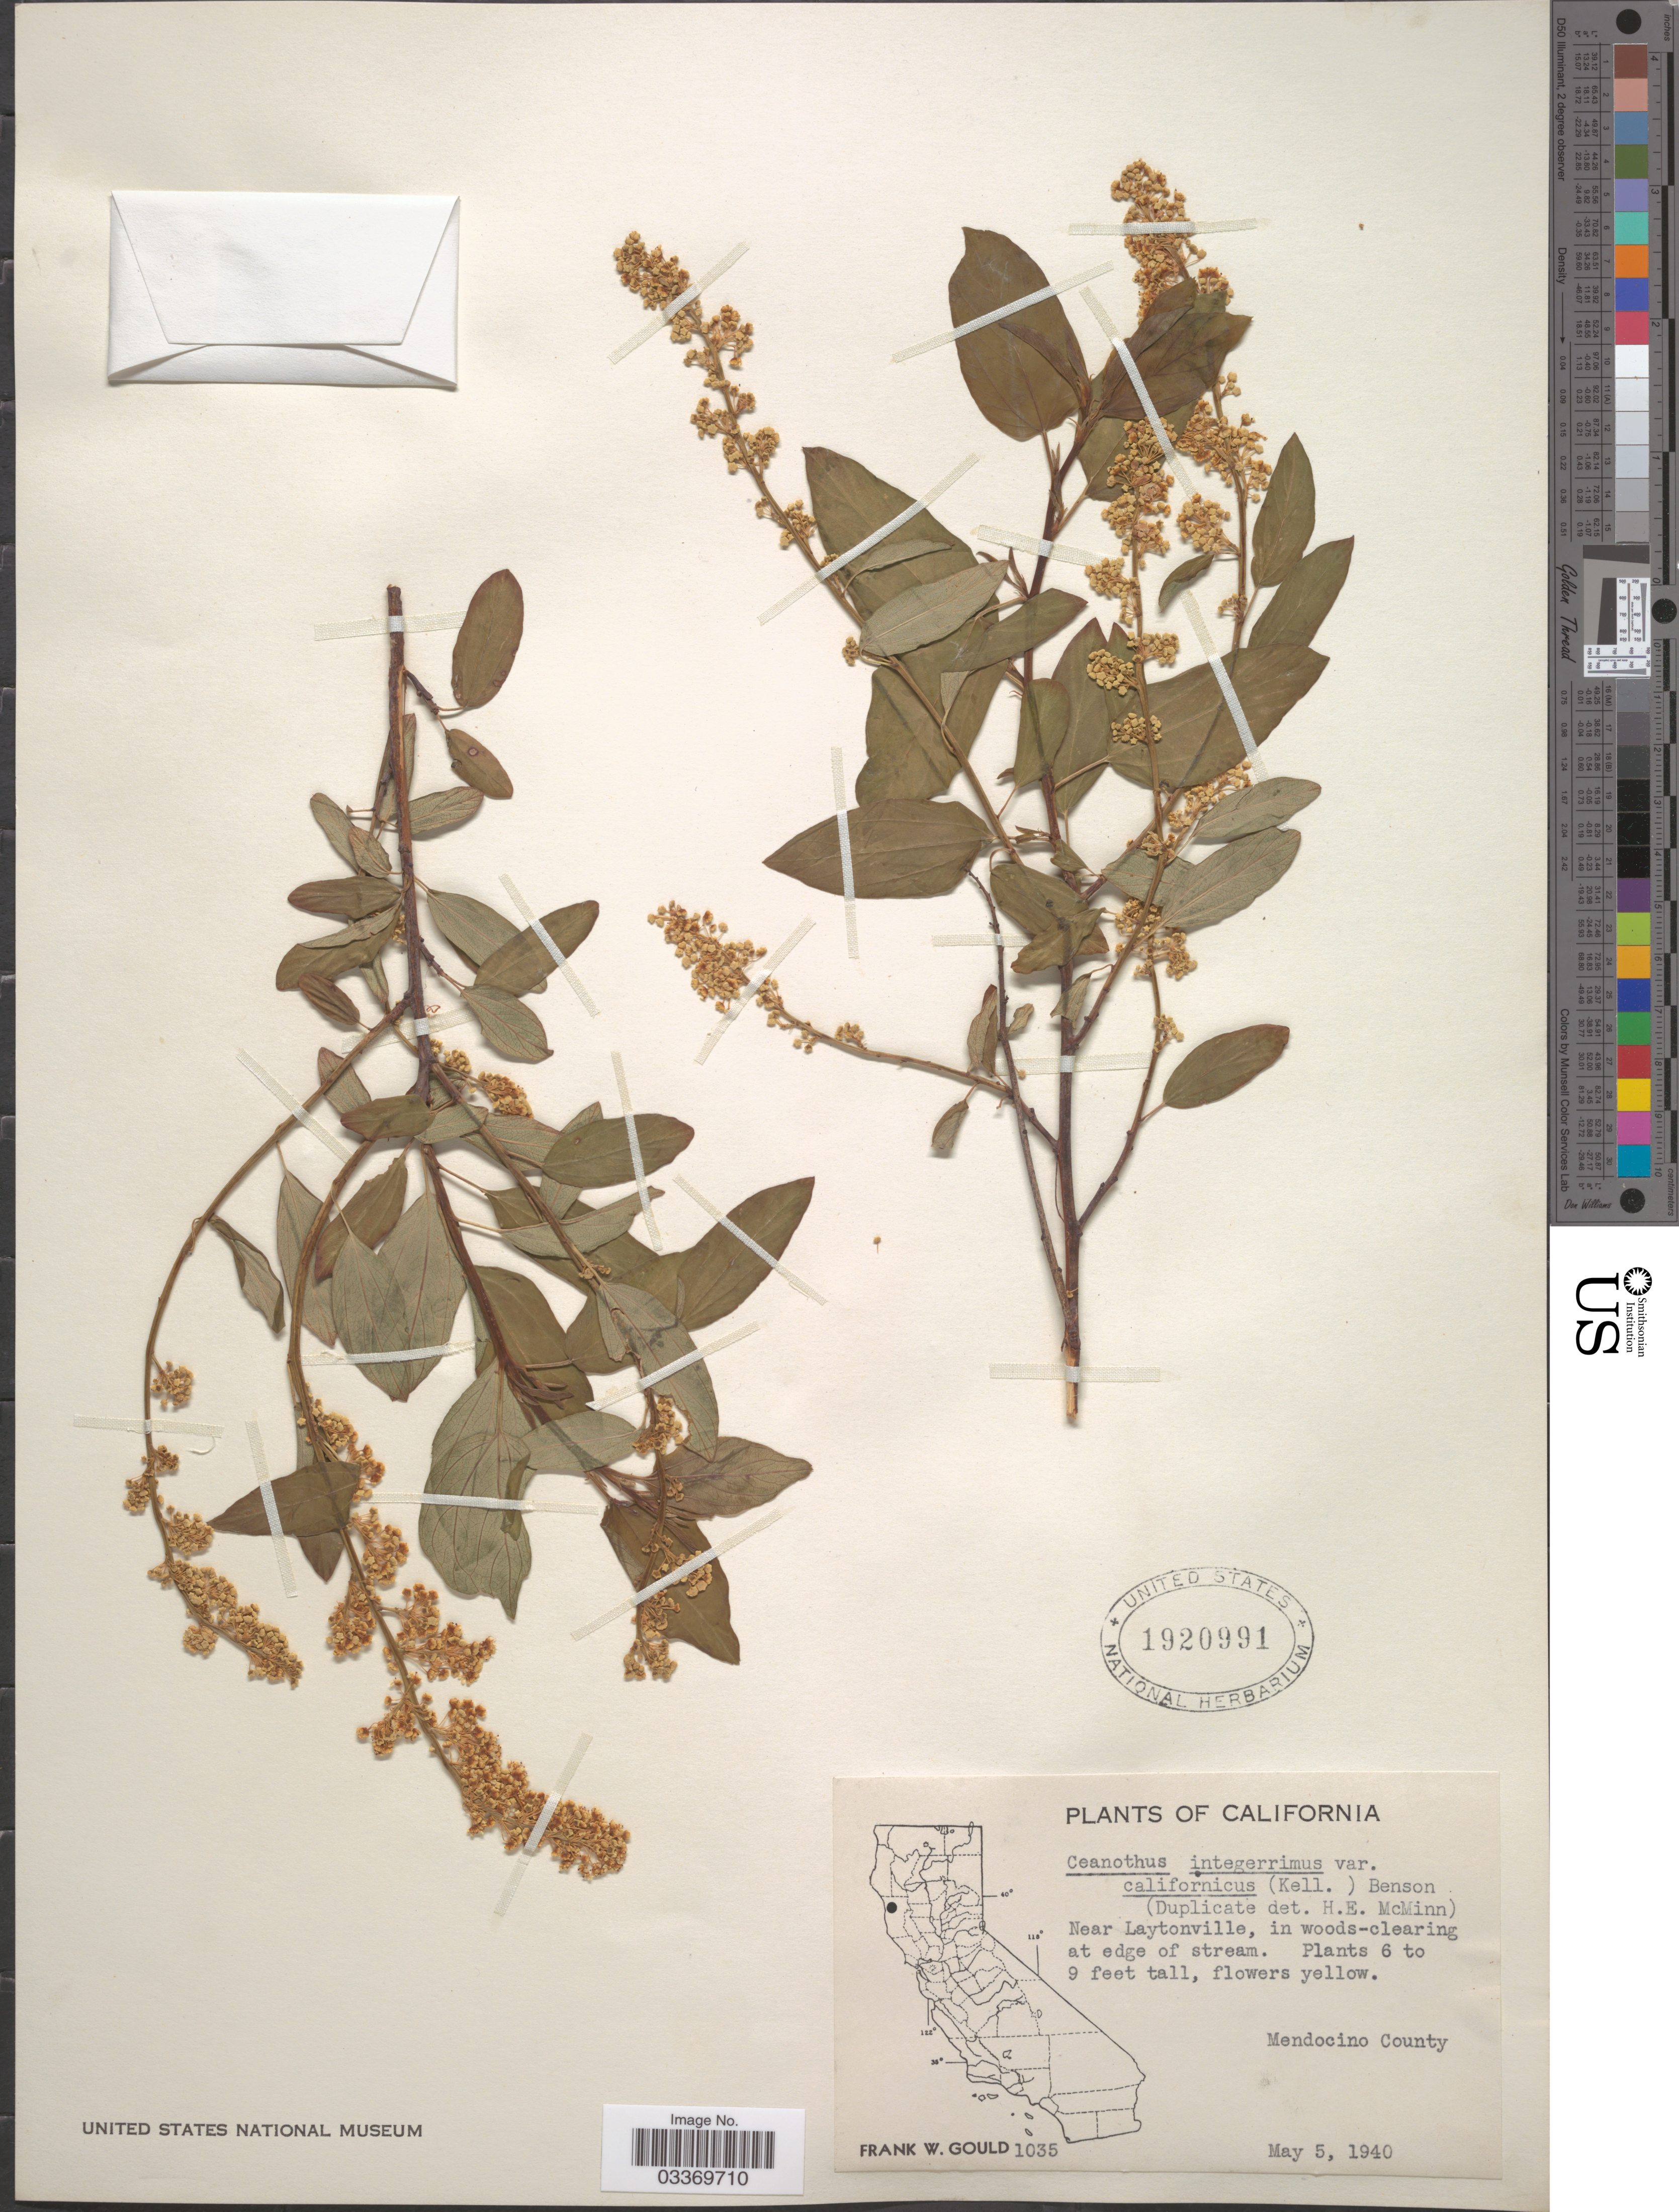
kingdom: Plantae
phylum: Tracheophyta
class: Magnoliopsida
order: Rosales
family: Rhamnaceae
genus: Ceanothus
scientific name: Ceanothus integerrimus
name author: Hook. & Arn.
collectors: F. W. Gould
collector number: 1035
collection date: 1940-05-05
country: United States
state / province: California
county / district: Mendocino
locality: Near Laytonville, Mendocino County.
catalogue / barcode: US 1920991